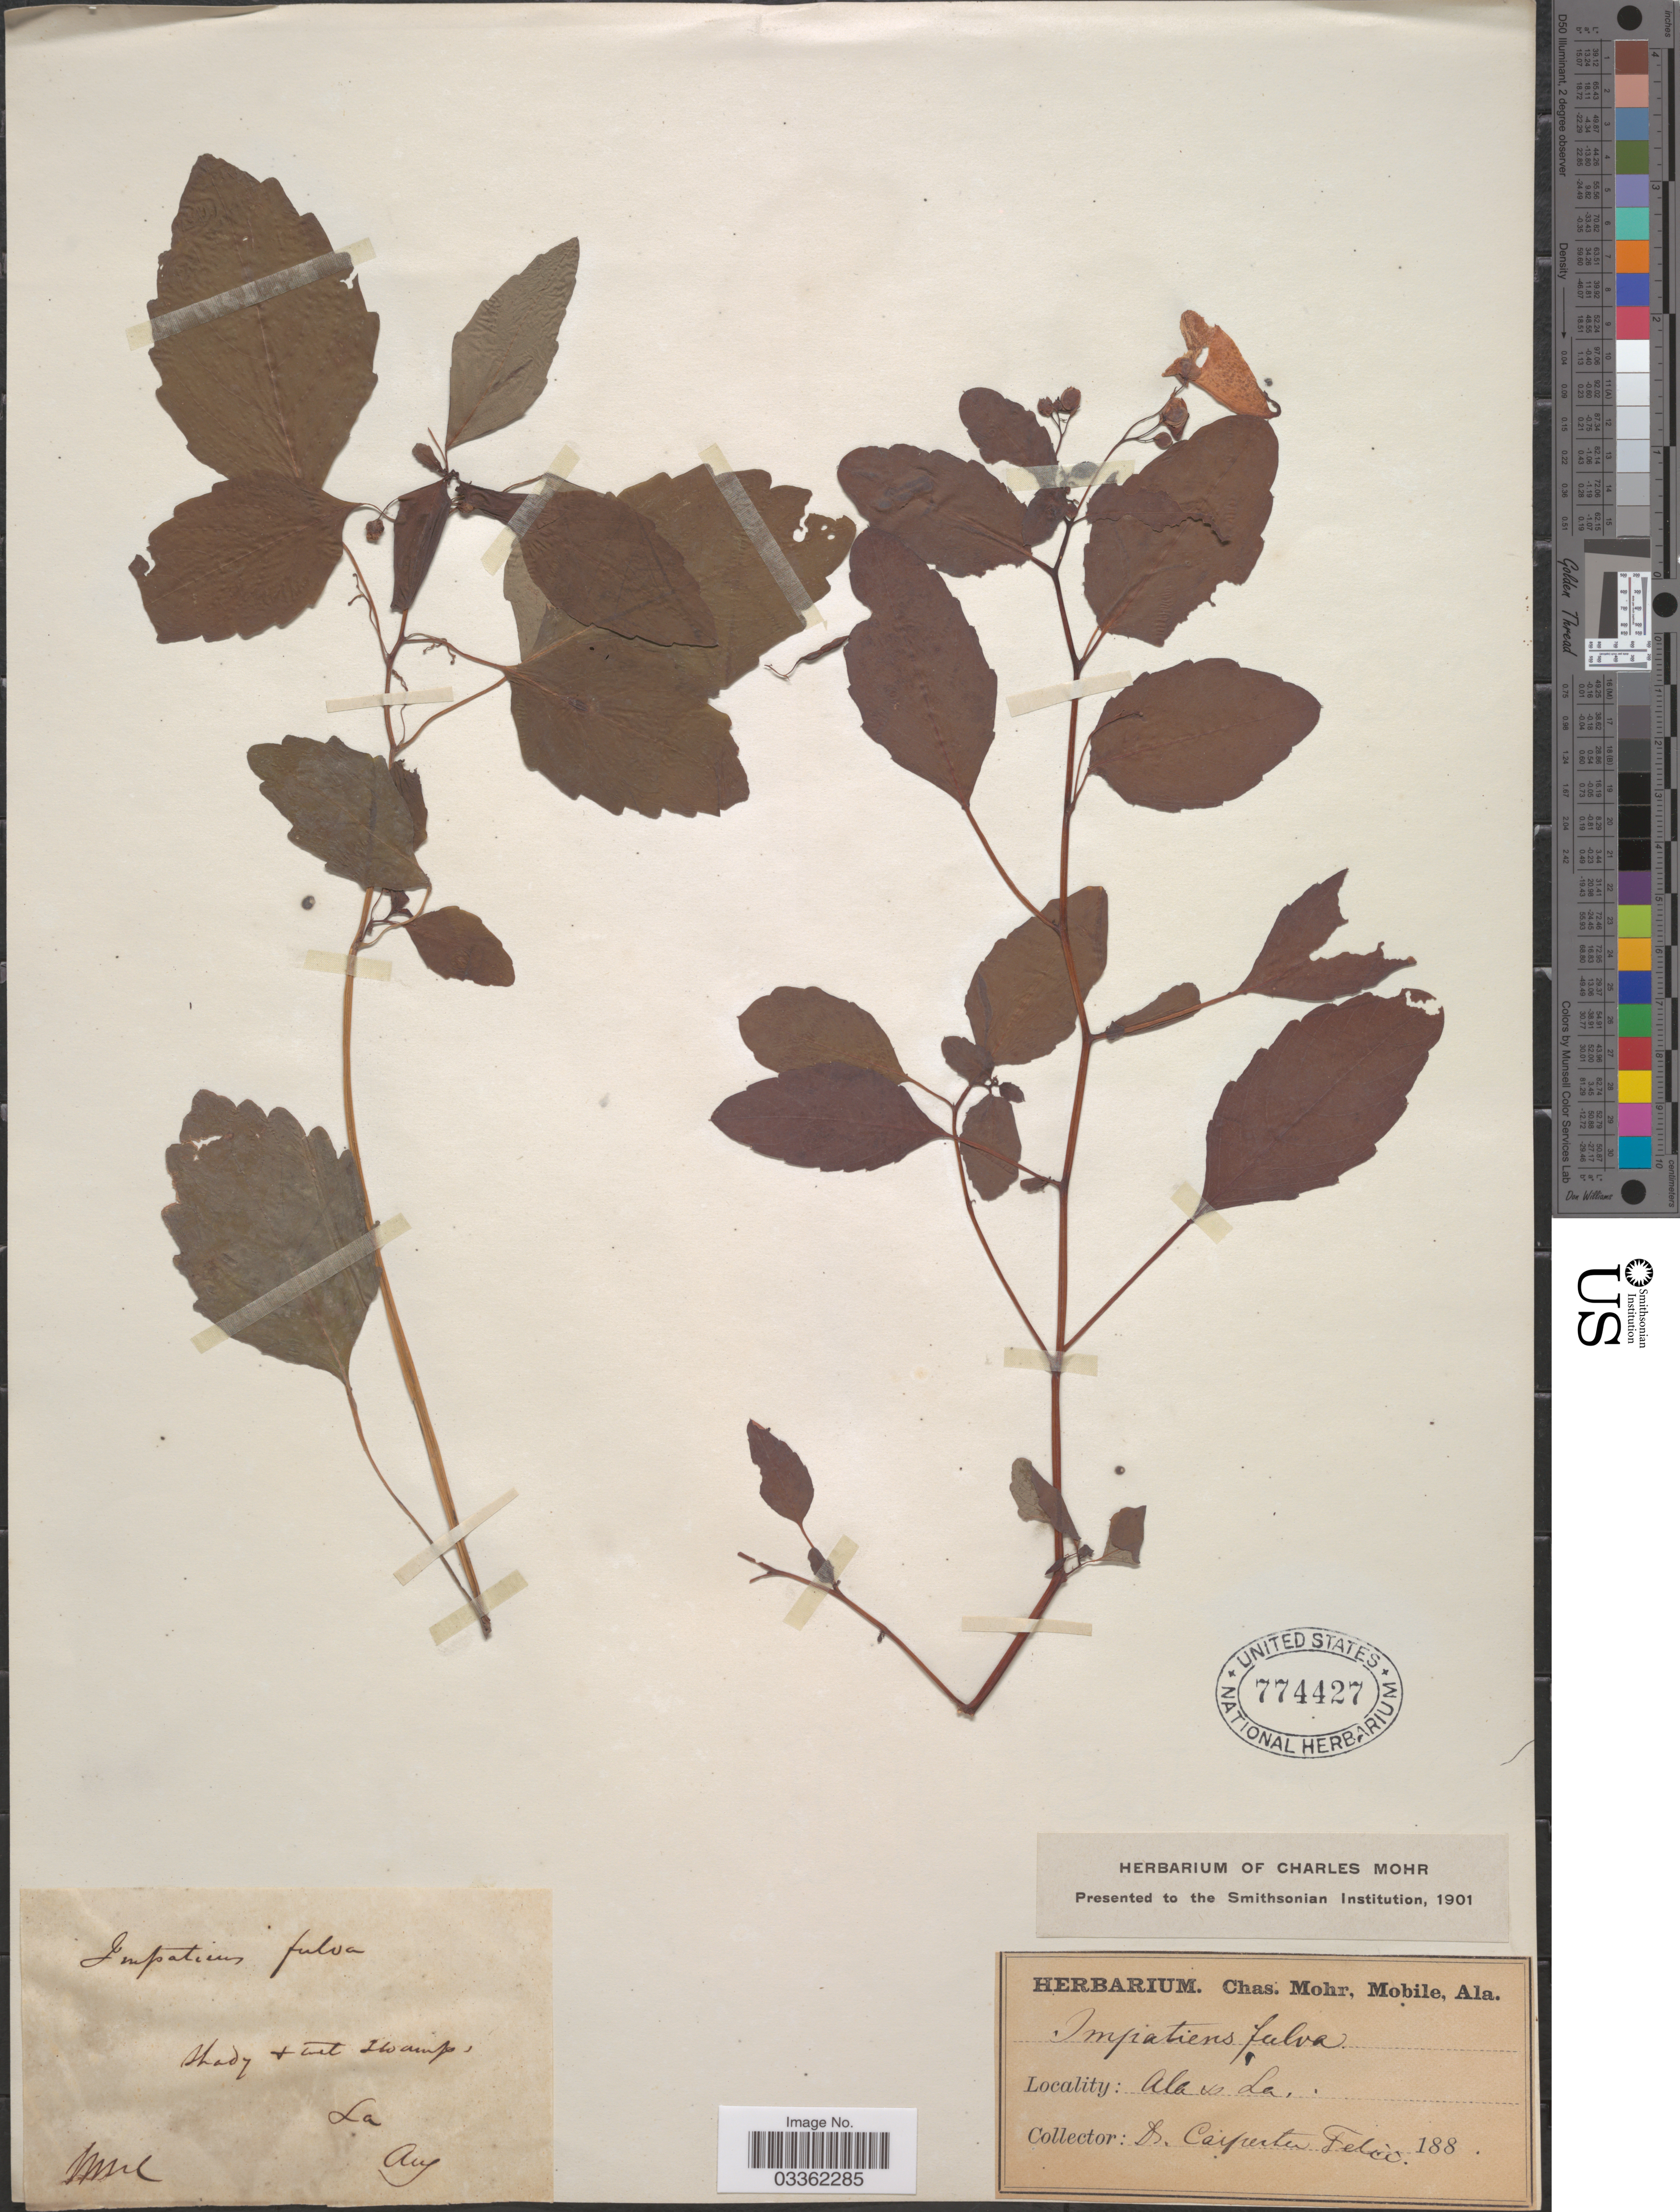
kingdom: Plantae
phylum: Tracheophyta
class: Magnoliopsida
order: Ericales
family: Balsaminaceae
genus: Impatiens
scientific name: Impatiens capensis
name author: Meerb.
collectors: Carpenter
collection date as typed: Aug 188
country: United States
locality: Ala & La.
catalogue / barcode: US 774427